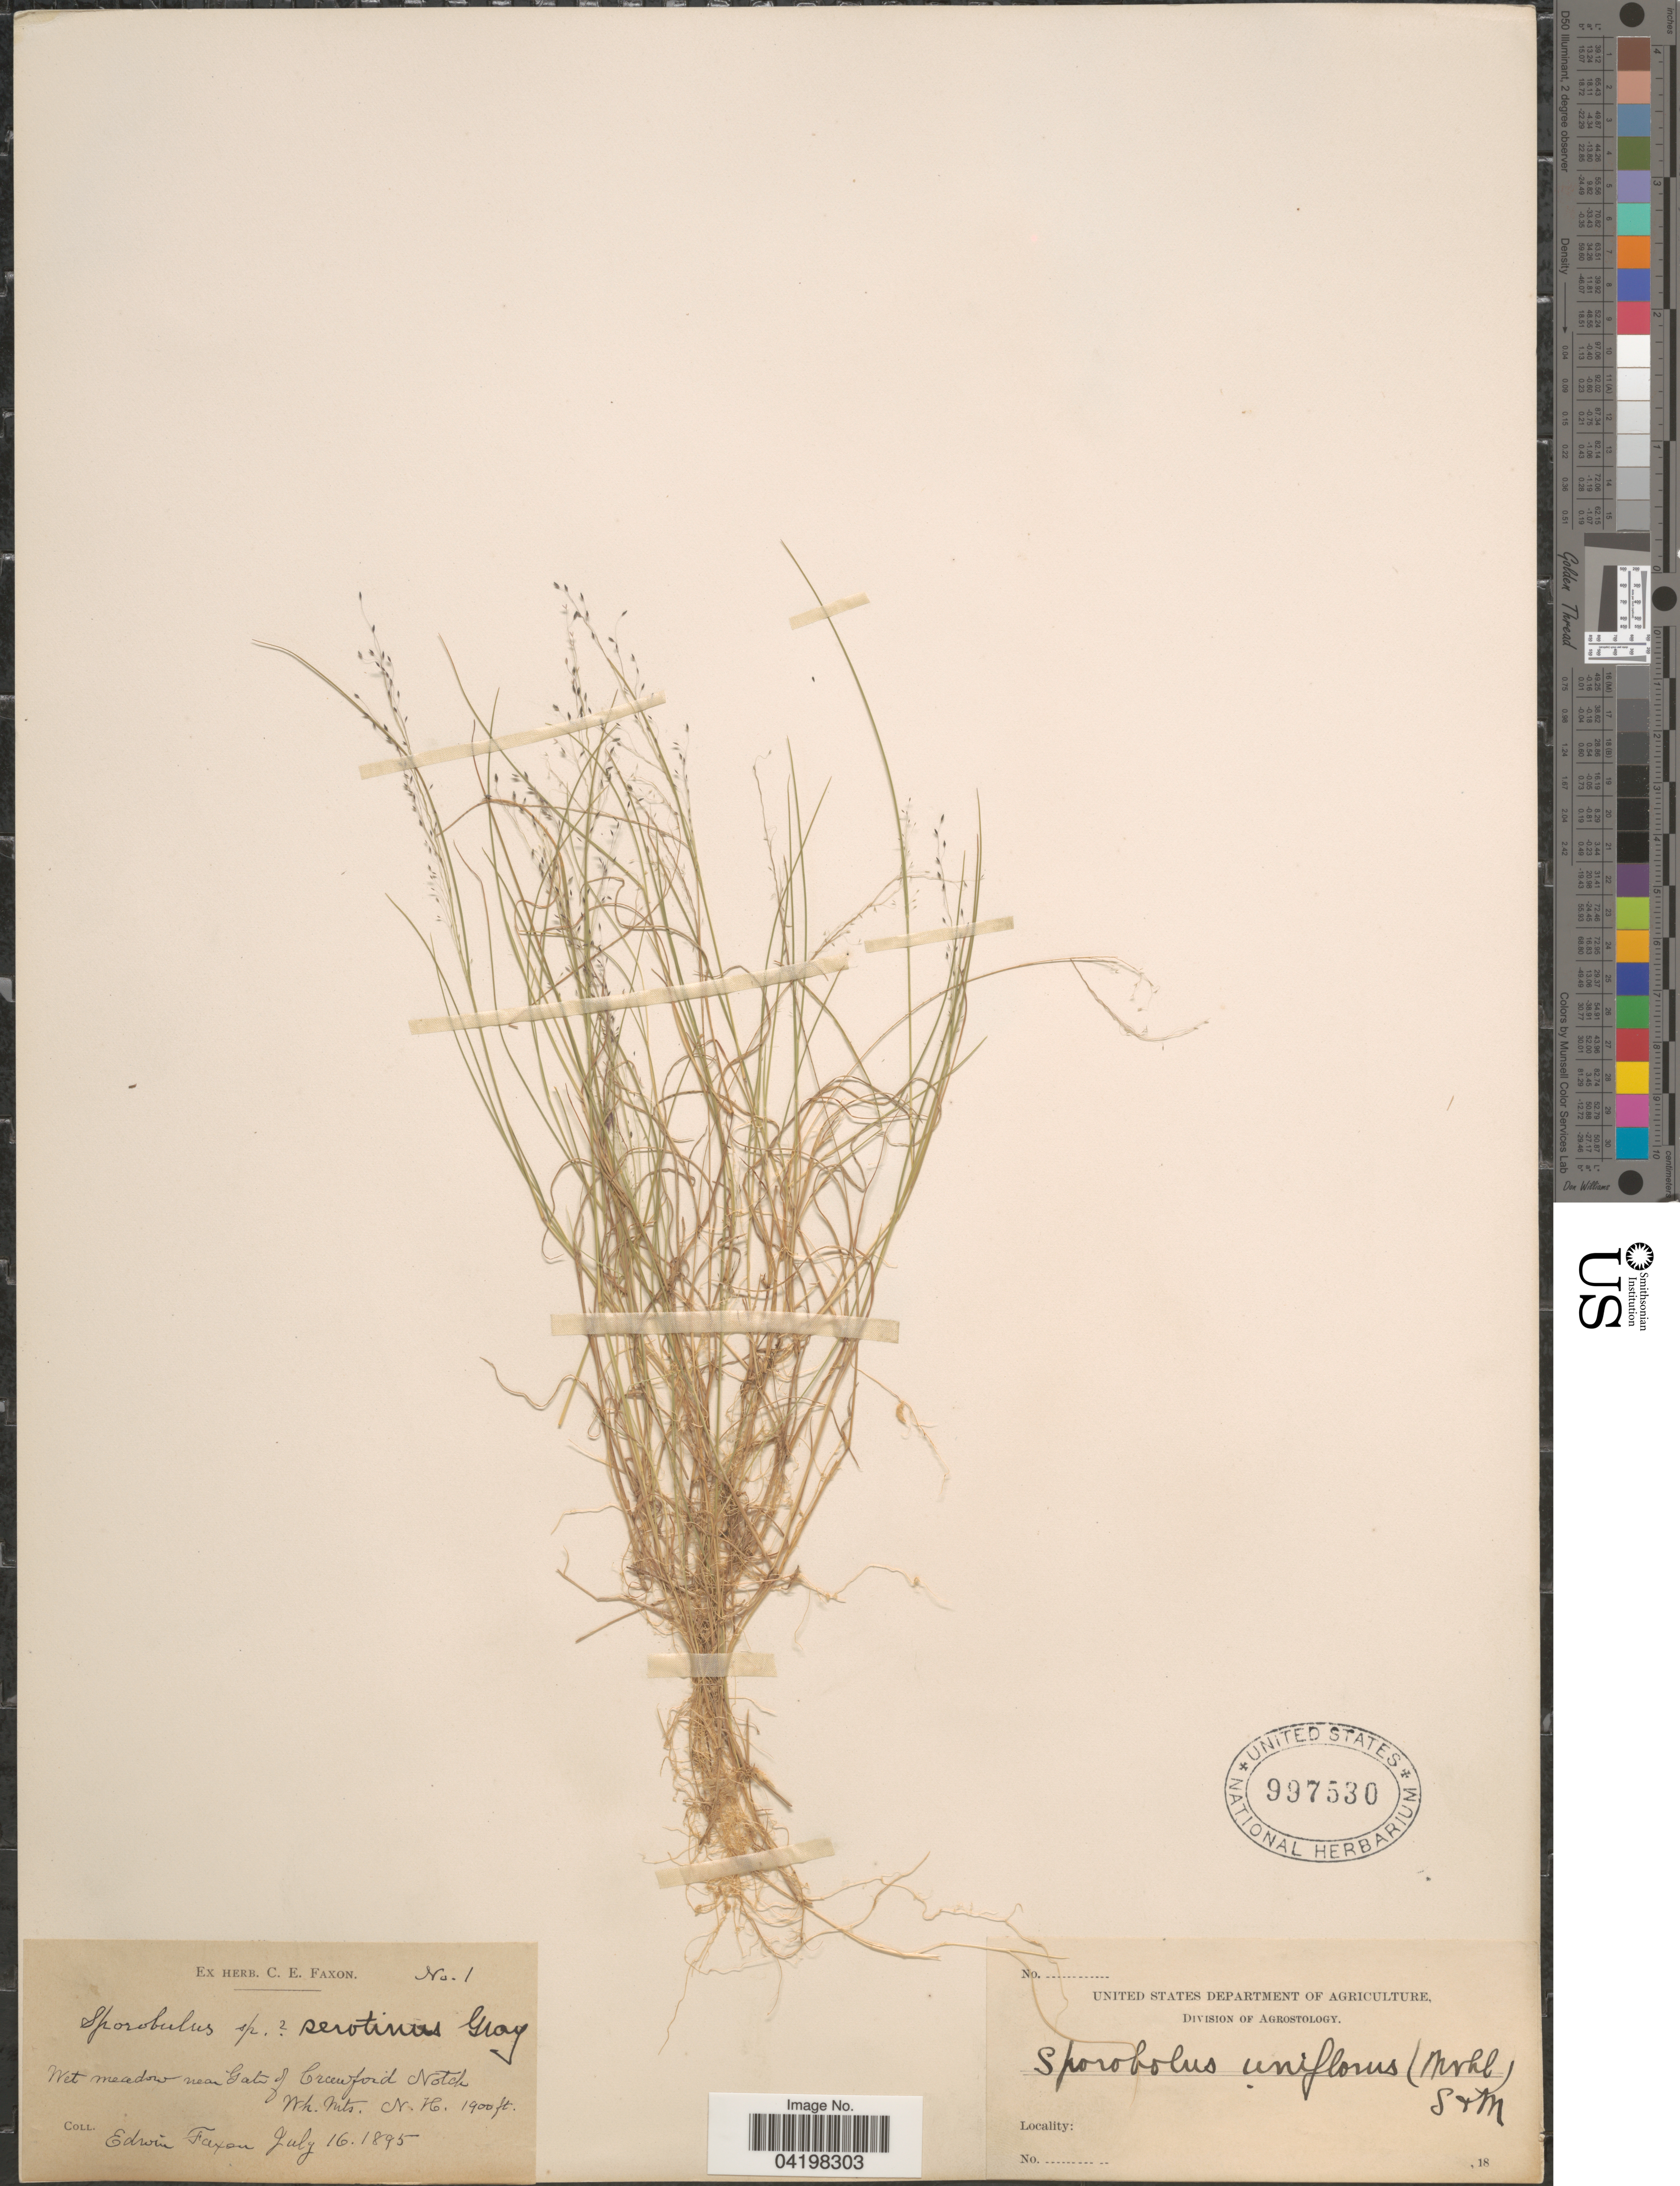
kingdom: Plantae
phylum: Tracheophyta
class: Liliopsida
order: Poales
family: Poaceae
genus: Muhlenbergia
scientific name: Muhlenbergia uniflora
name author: (Muhl.) Fernald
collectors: E. Faxon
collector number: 1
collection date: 1895-07-16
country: United States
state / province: New Hampshire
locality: Wet meadow near Gate of Crawford Notch Wh. Mts.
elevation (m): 579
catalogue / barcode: US 997530